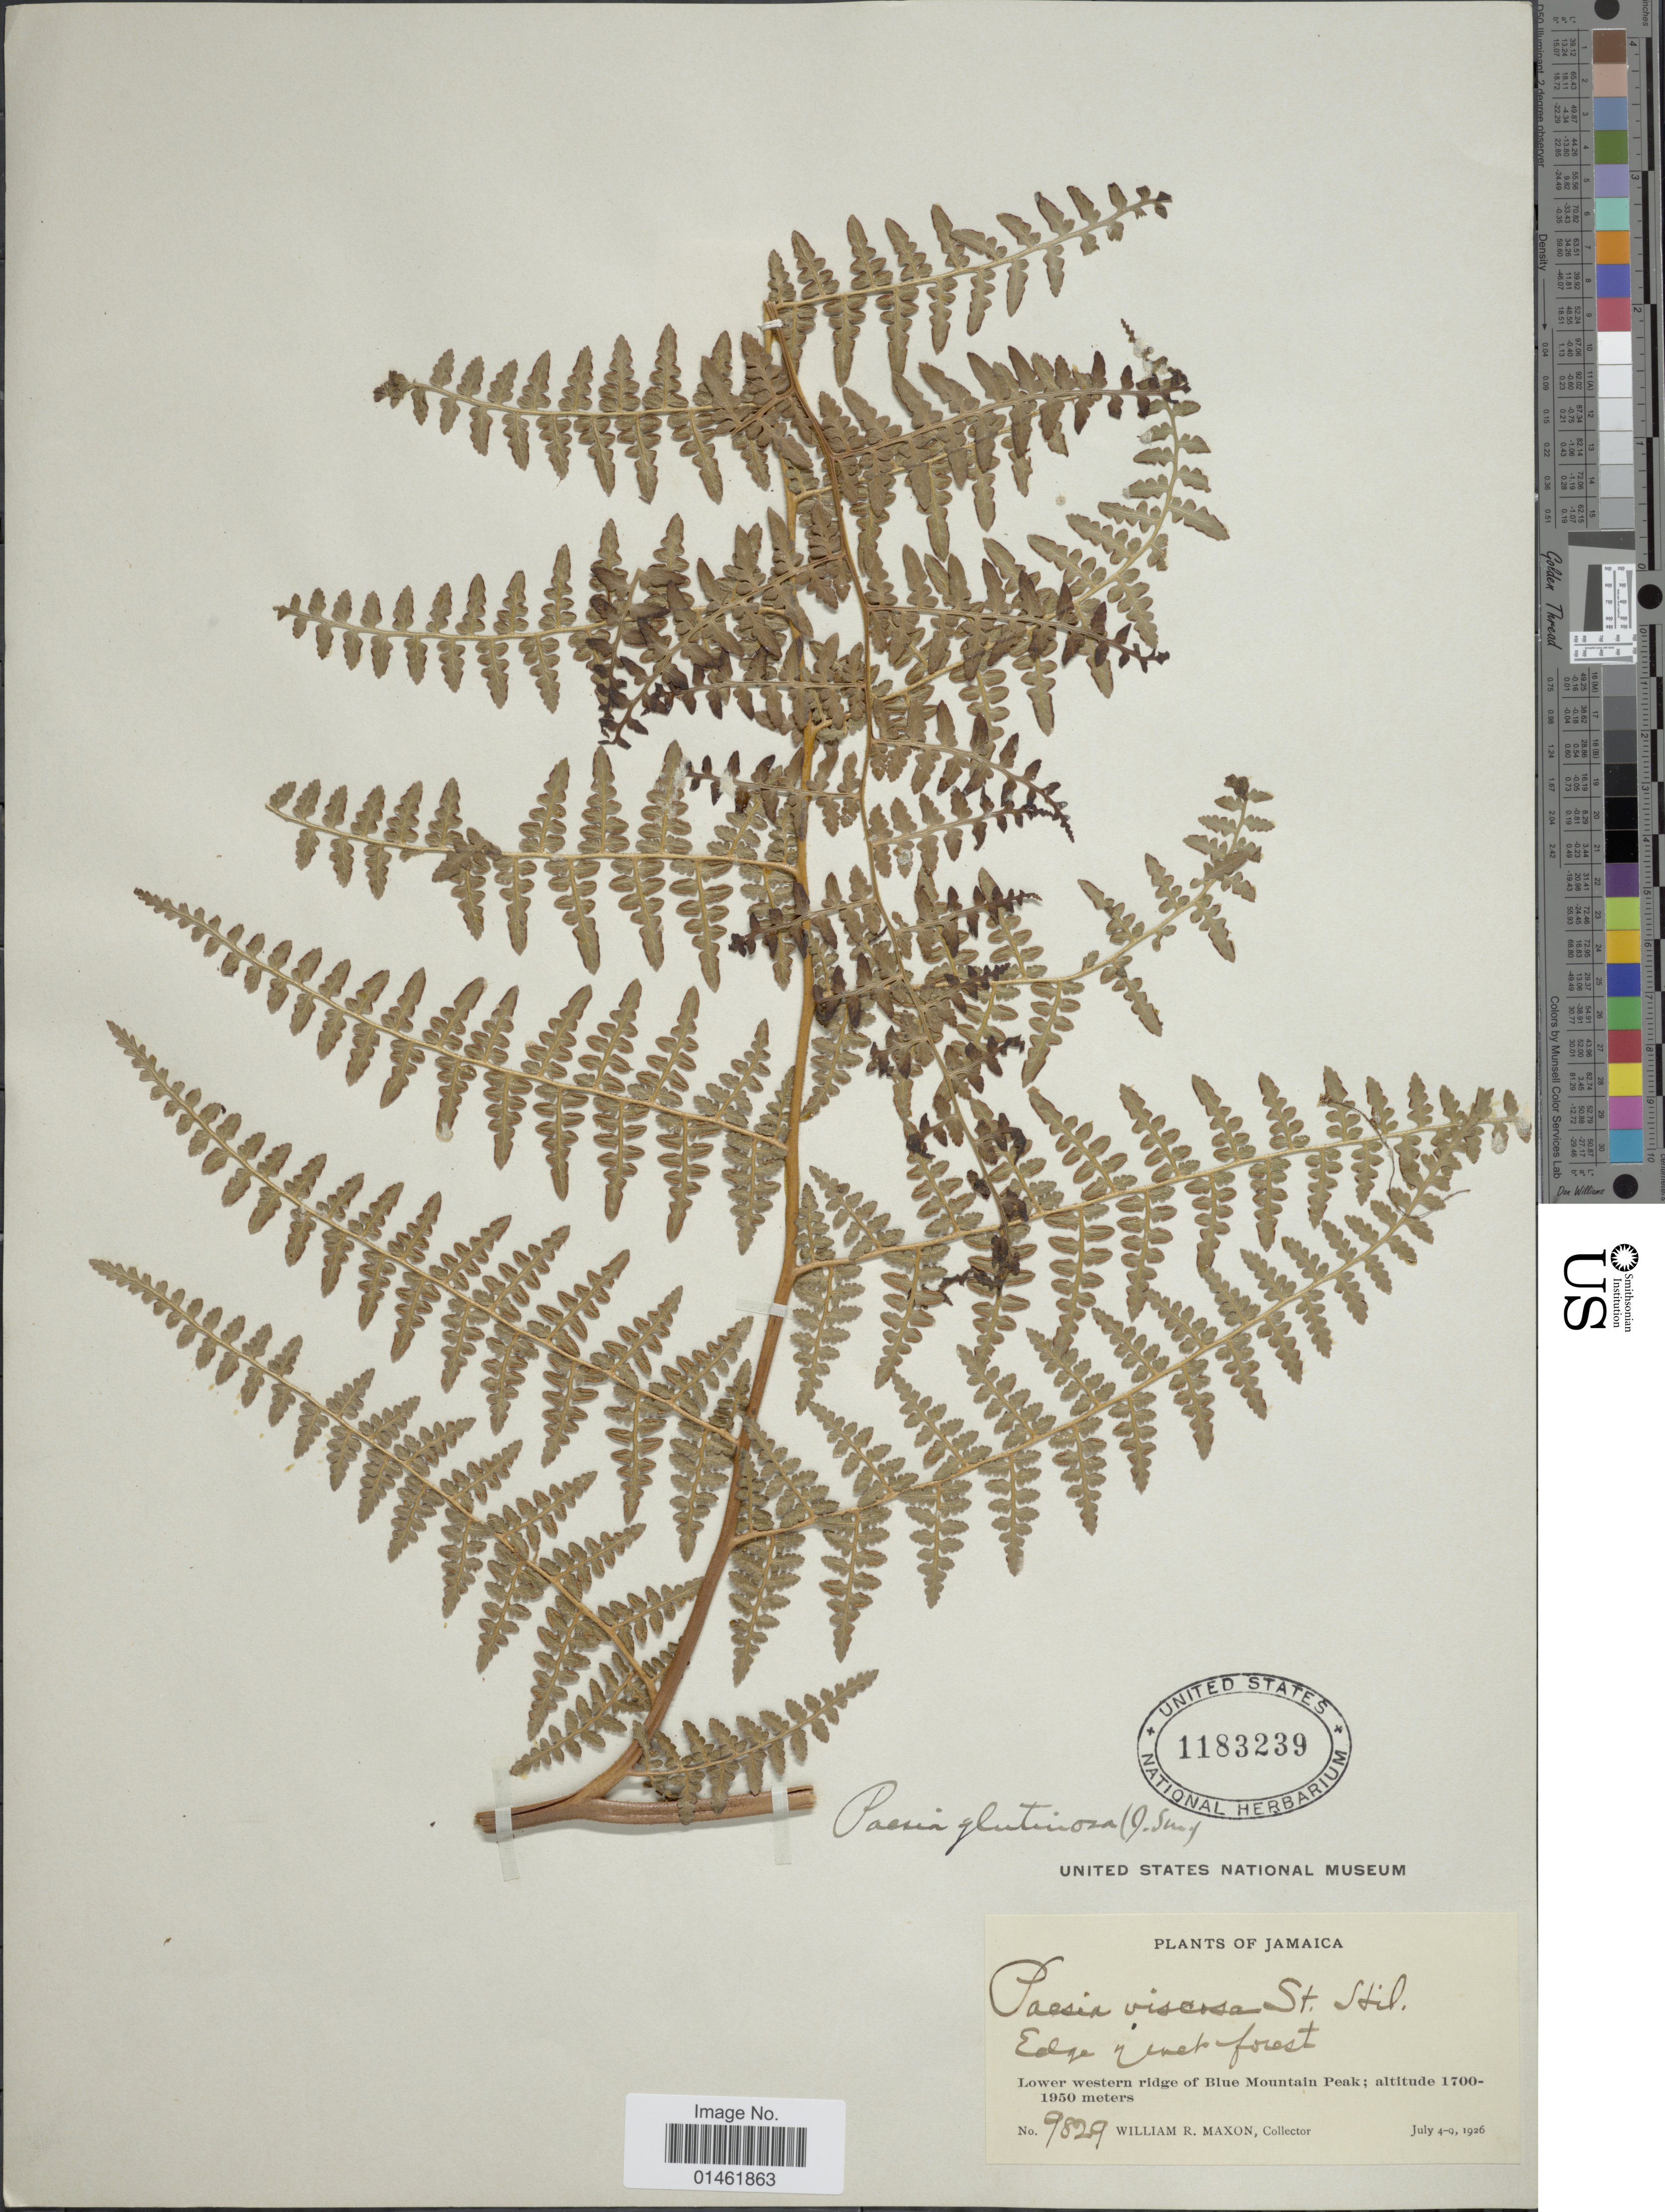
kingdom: Plantae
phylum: Tracheophyta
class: Polypodiopsida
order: Polypodiales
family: Dennstaedtiaceae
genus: Paesia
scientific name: Paesia glandulosa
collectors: W. R. Maxon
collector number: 9829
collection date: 1926-07-04/1926-07-09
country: Jamaica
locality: Lower western ridge of Blue Mountain Peak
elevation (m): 1700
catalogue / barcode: US 1183239